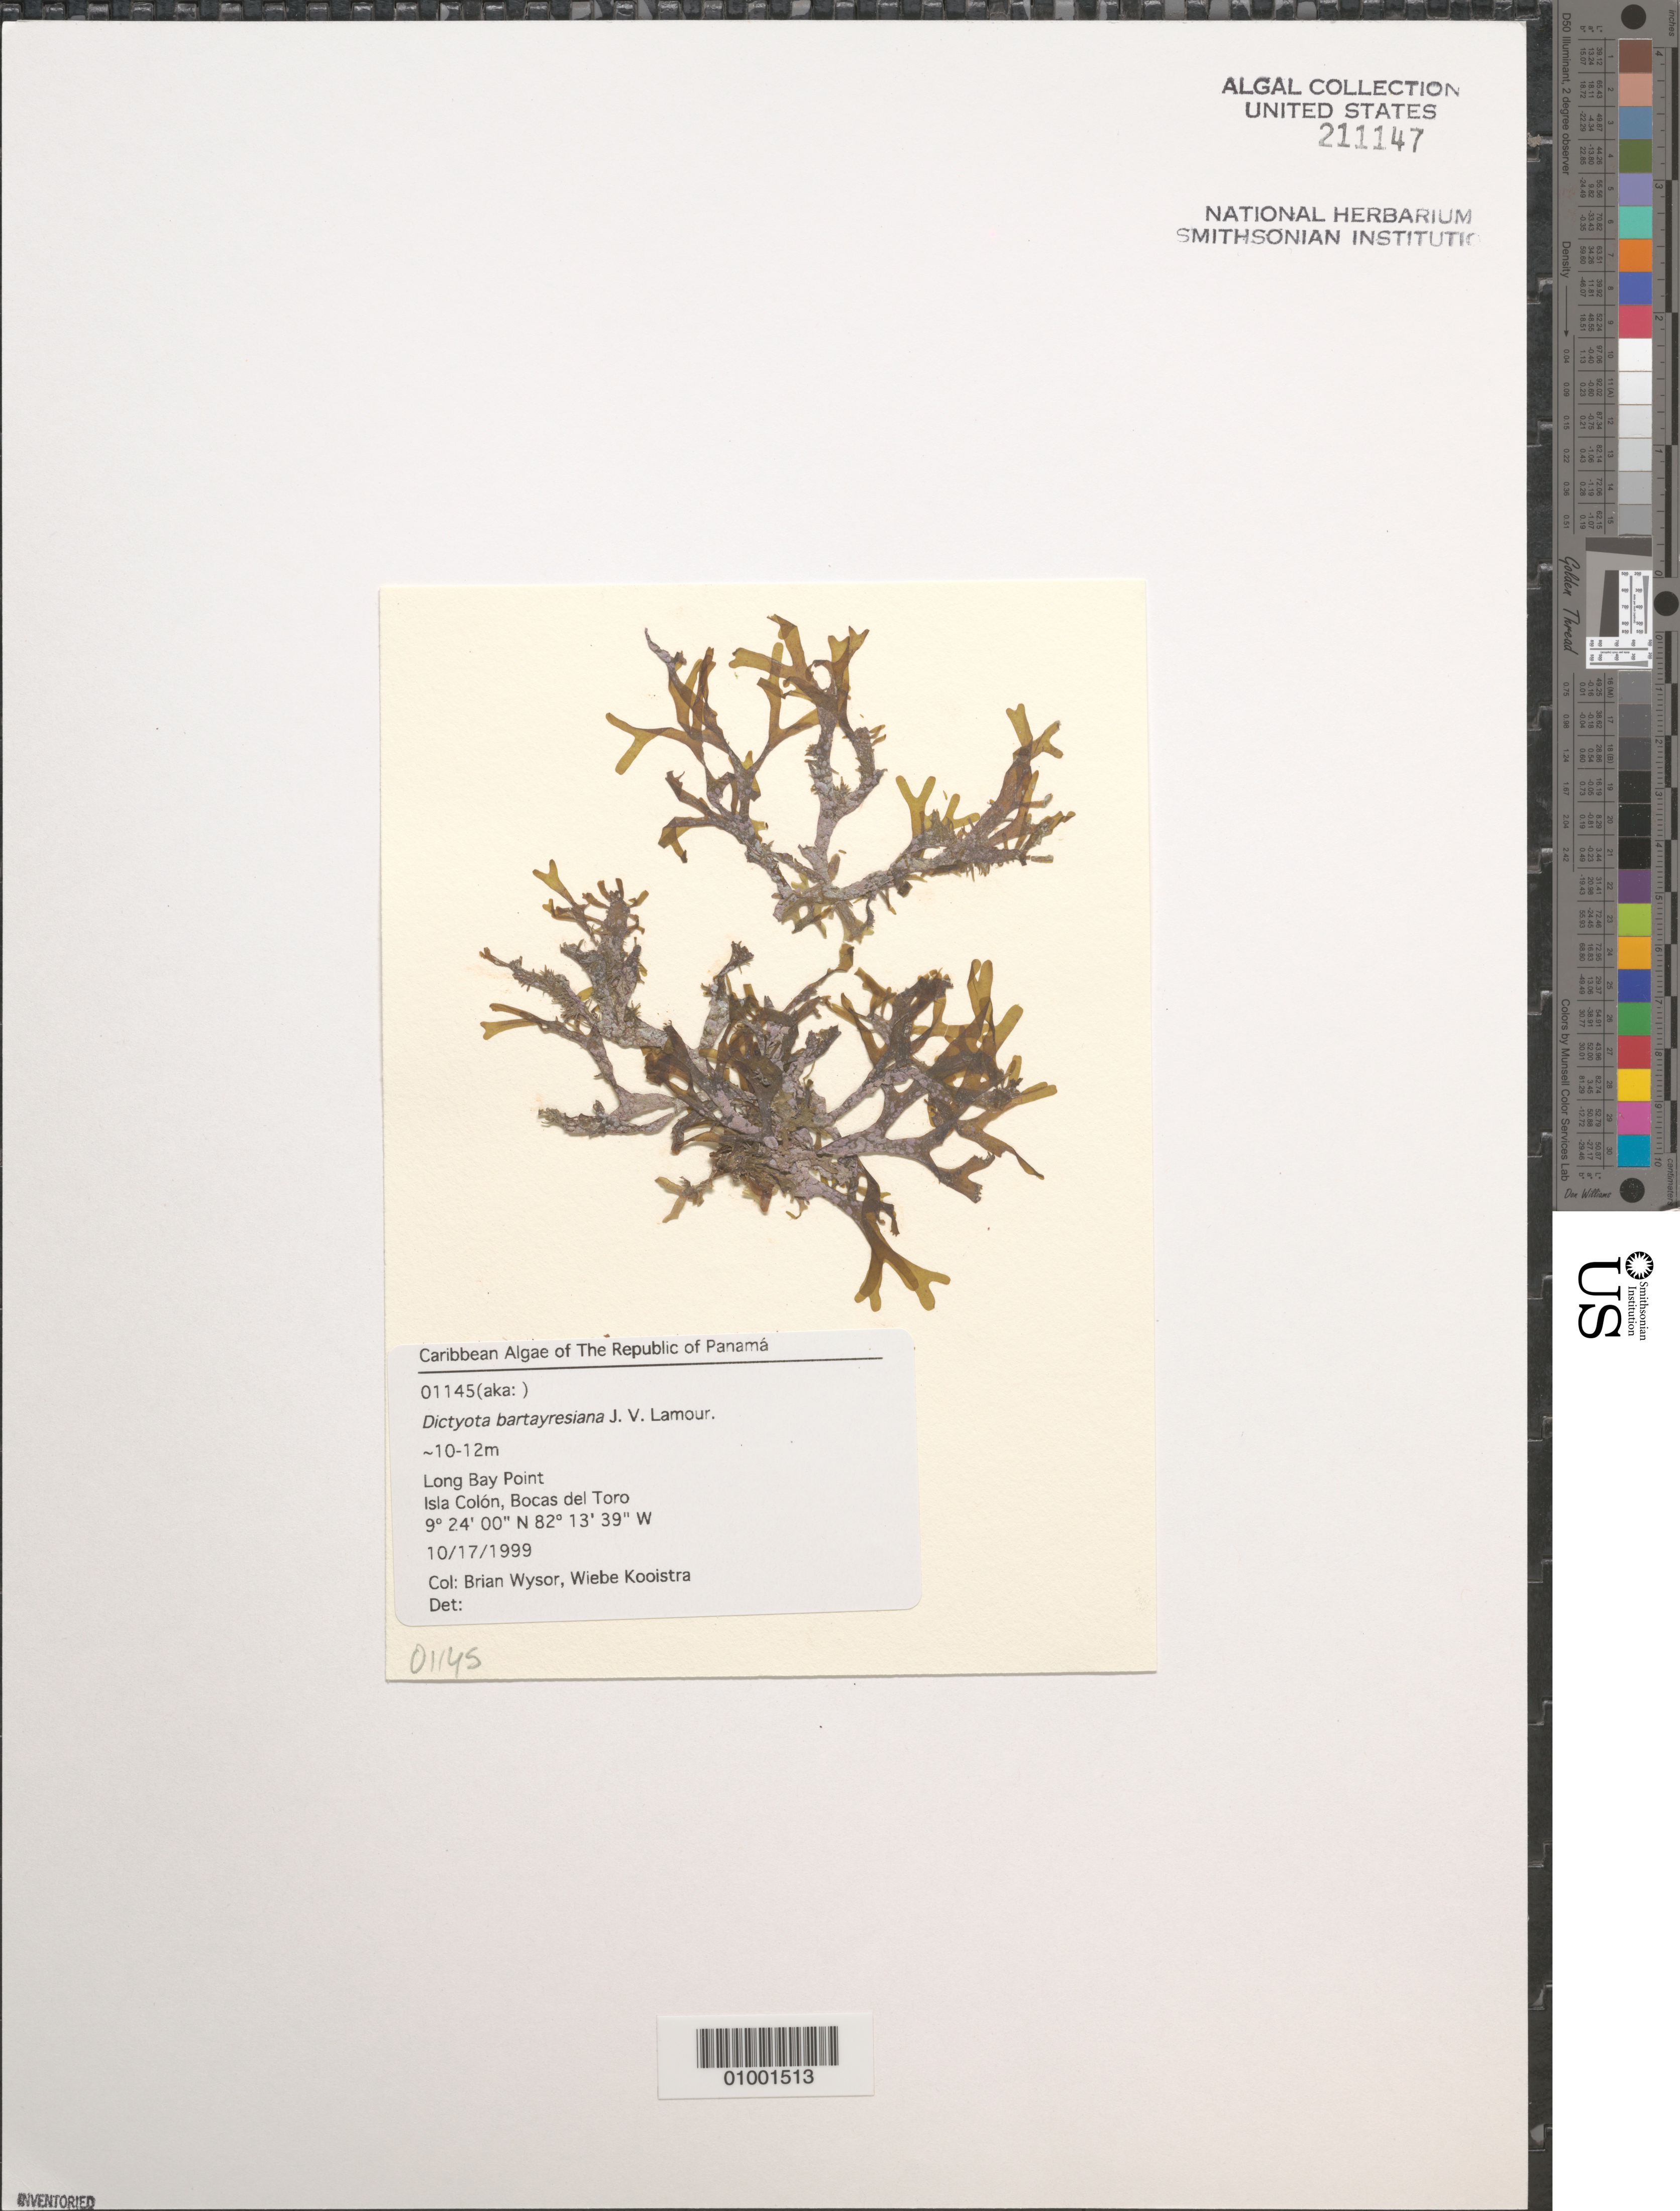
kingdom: Chromista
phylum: Ochrophyta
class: Phaeophyceae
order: Dictyotales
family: Dictyotaceae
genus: Dictyota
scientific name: Dictyota bartayresiana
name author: J.V.Lamouroux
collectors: B. Wysor & W. Kooistra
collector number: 01145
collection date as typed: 17 Oct 1999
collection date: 1999-10-17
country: Panama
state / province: Bocas del Toro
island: Colón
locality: Long Bay Point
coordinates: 9 24' 00" N, 82 13' 39" W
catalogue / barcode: US 211147